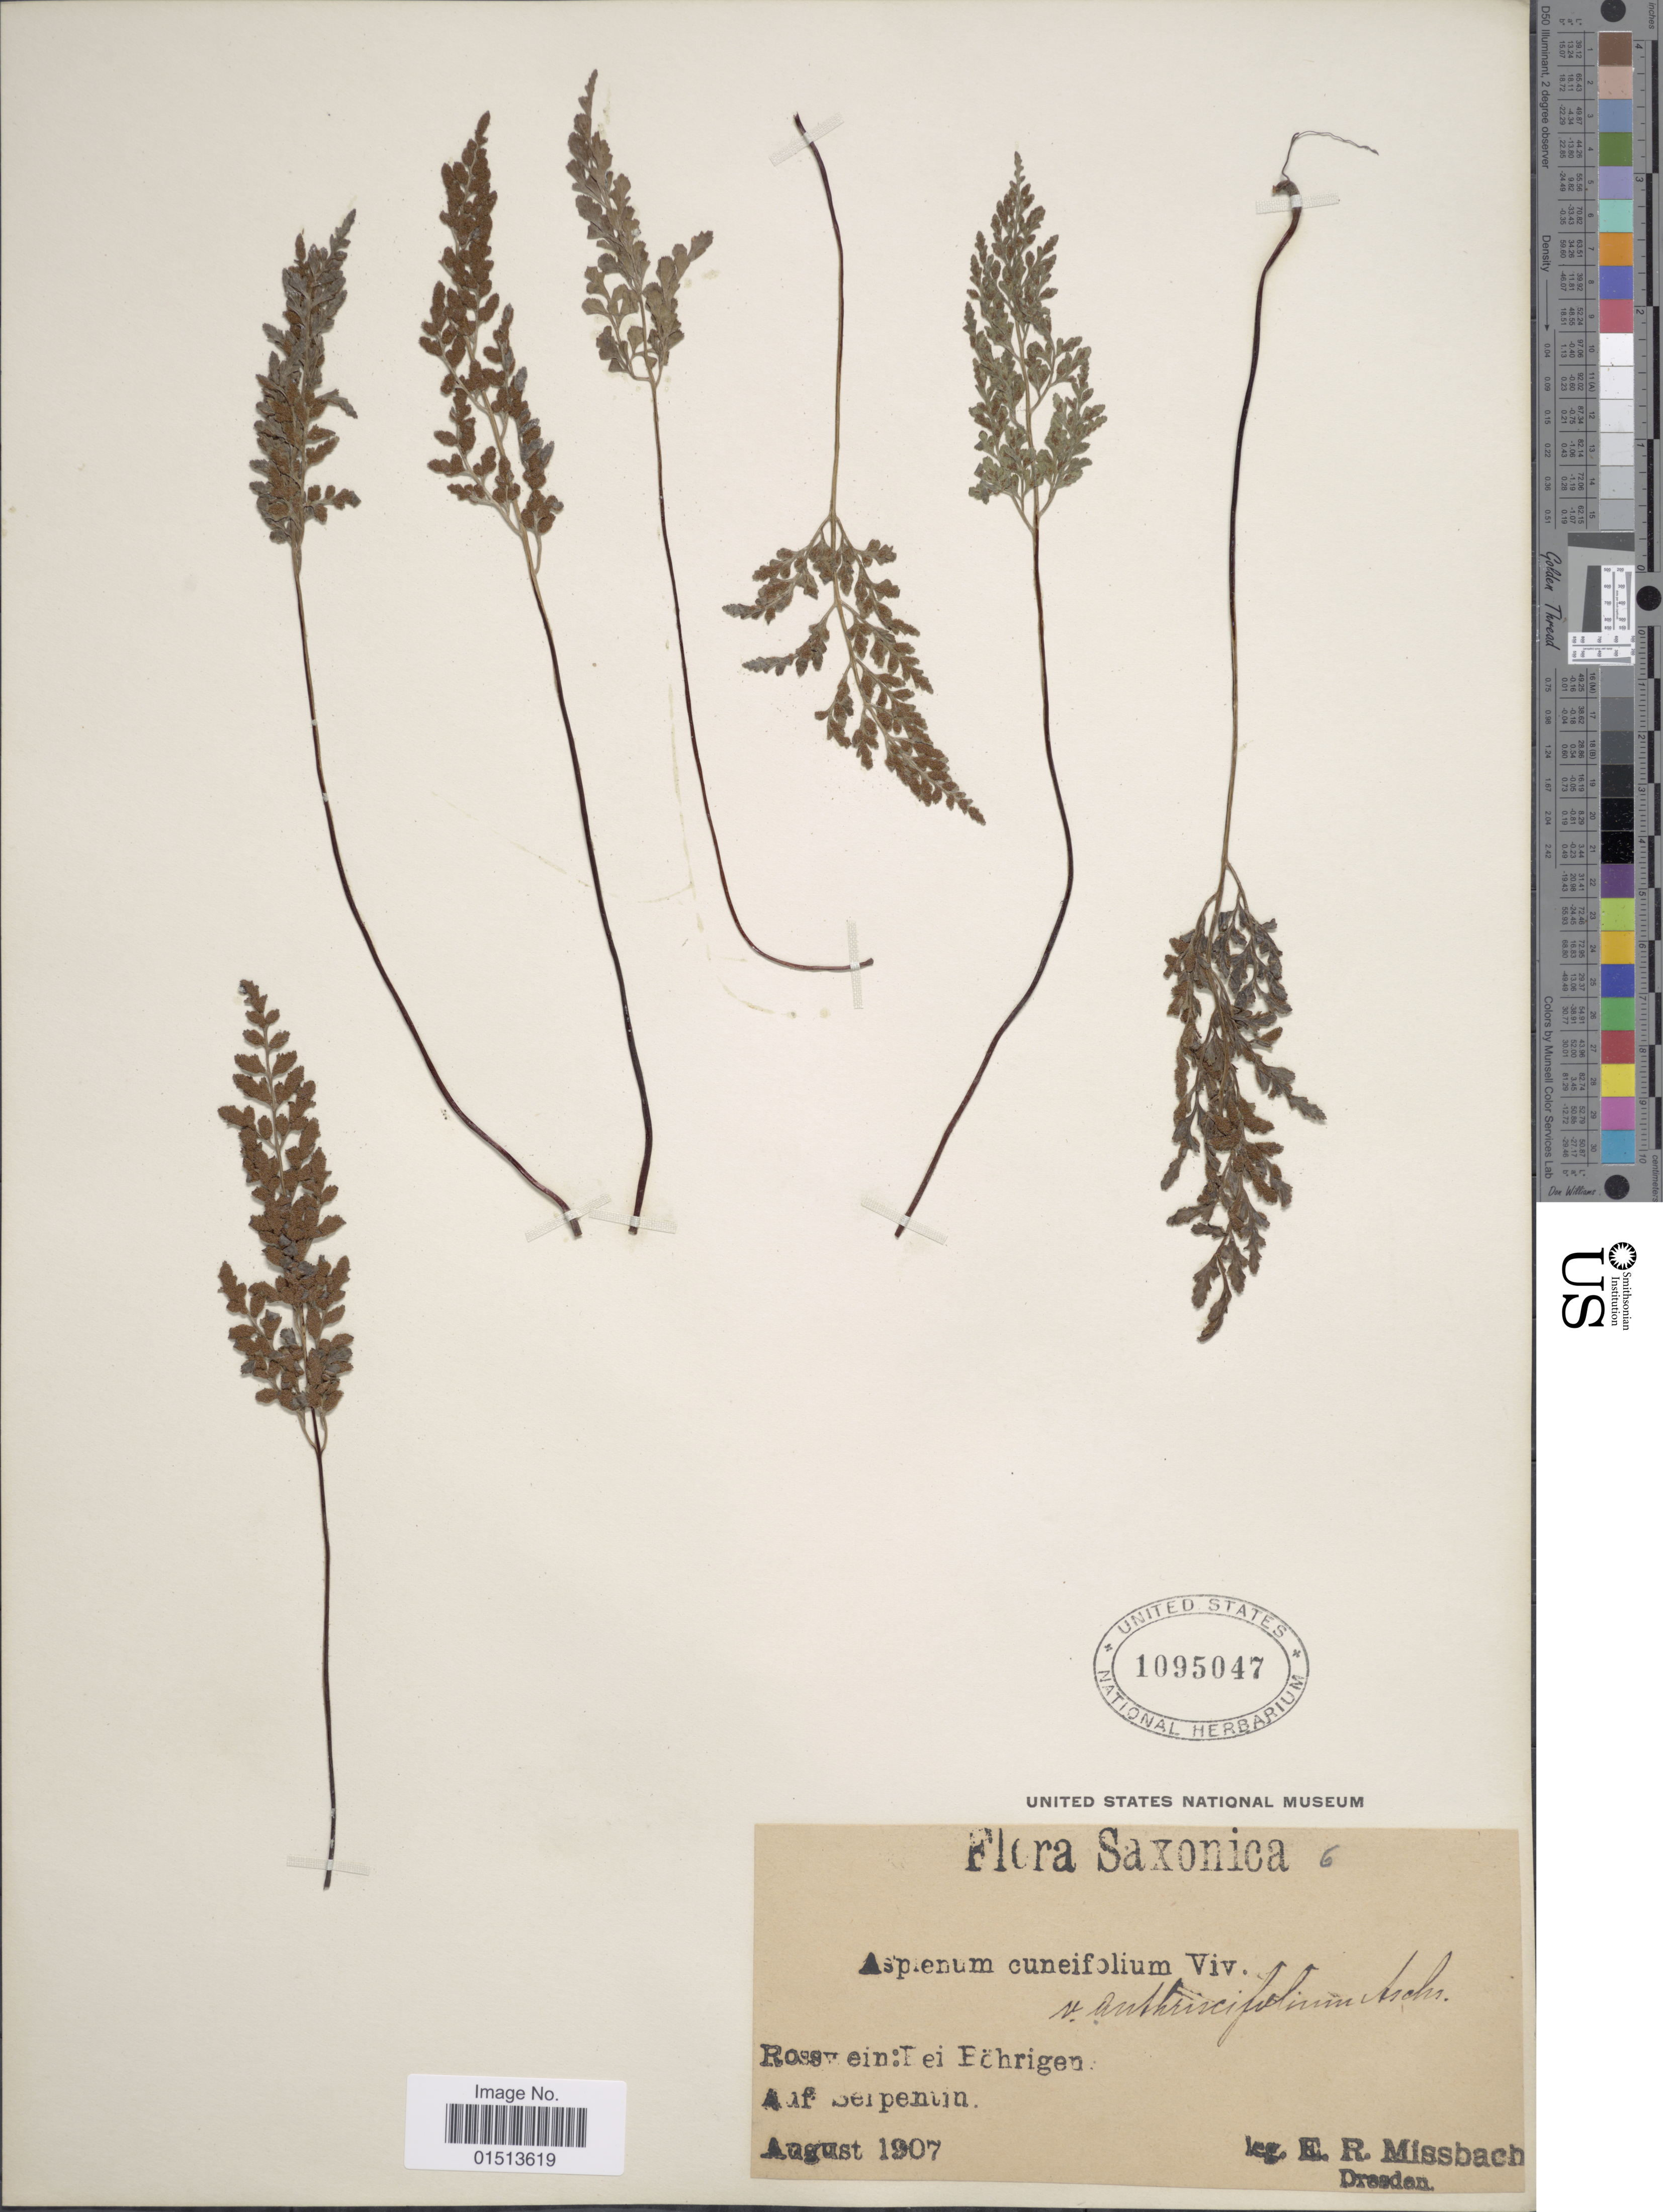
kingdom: Plantae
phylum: Tracheophyta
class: Polypodiopsida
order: Polypodiales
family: Aspleniaceae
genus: Asplenium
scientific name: Asplenium adiantum-nigrum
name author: L.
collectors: E. Missbach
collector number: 6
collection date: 1907-08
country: Germany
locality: Saxonica, Rosswein: Bei Böchrigen Auf Serpentin.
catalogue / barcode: US 1095047